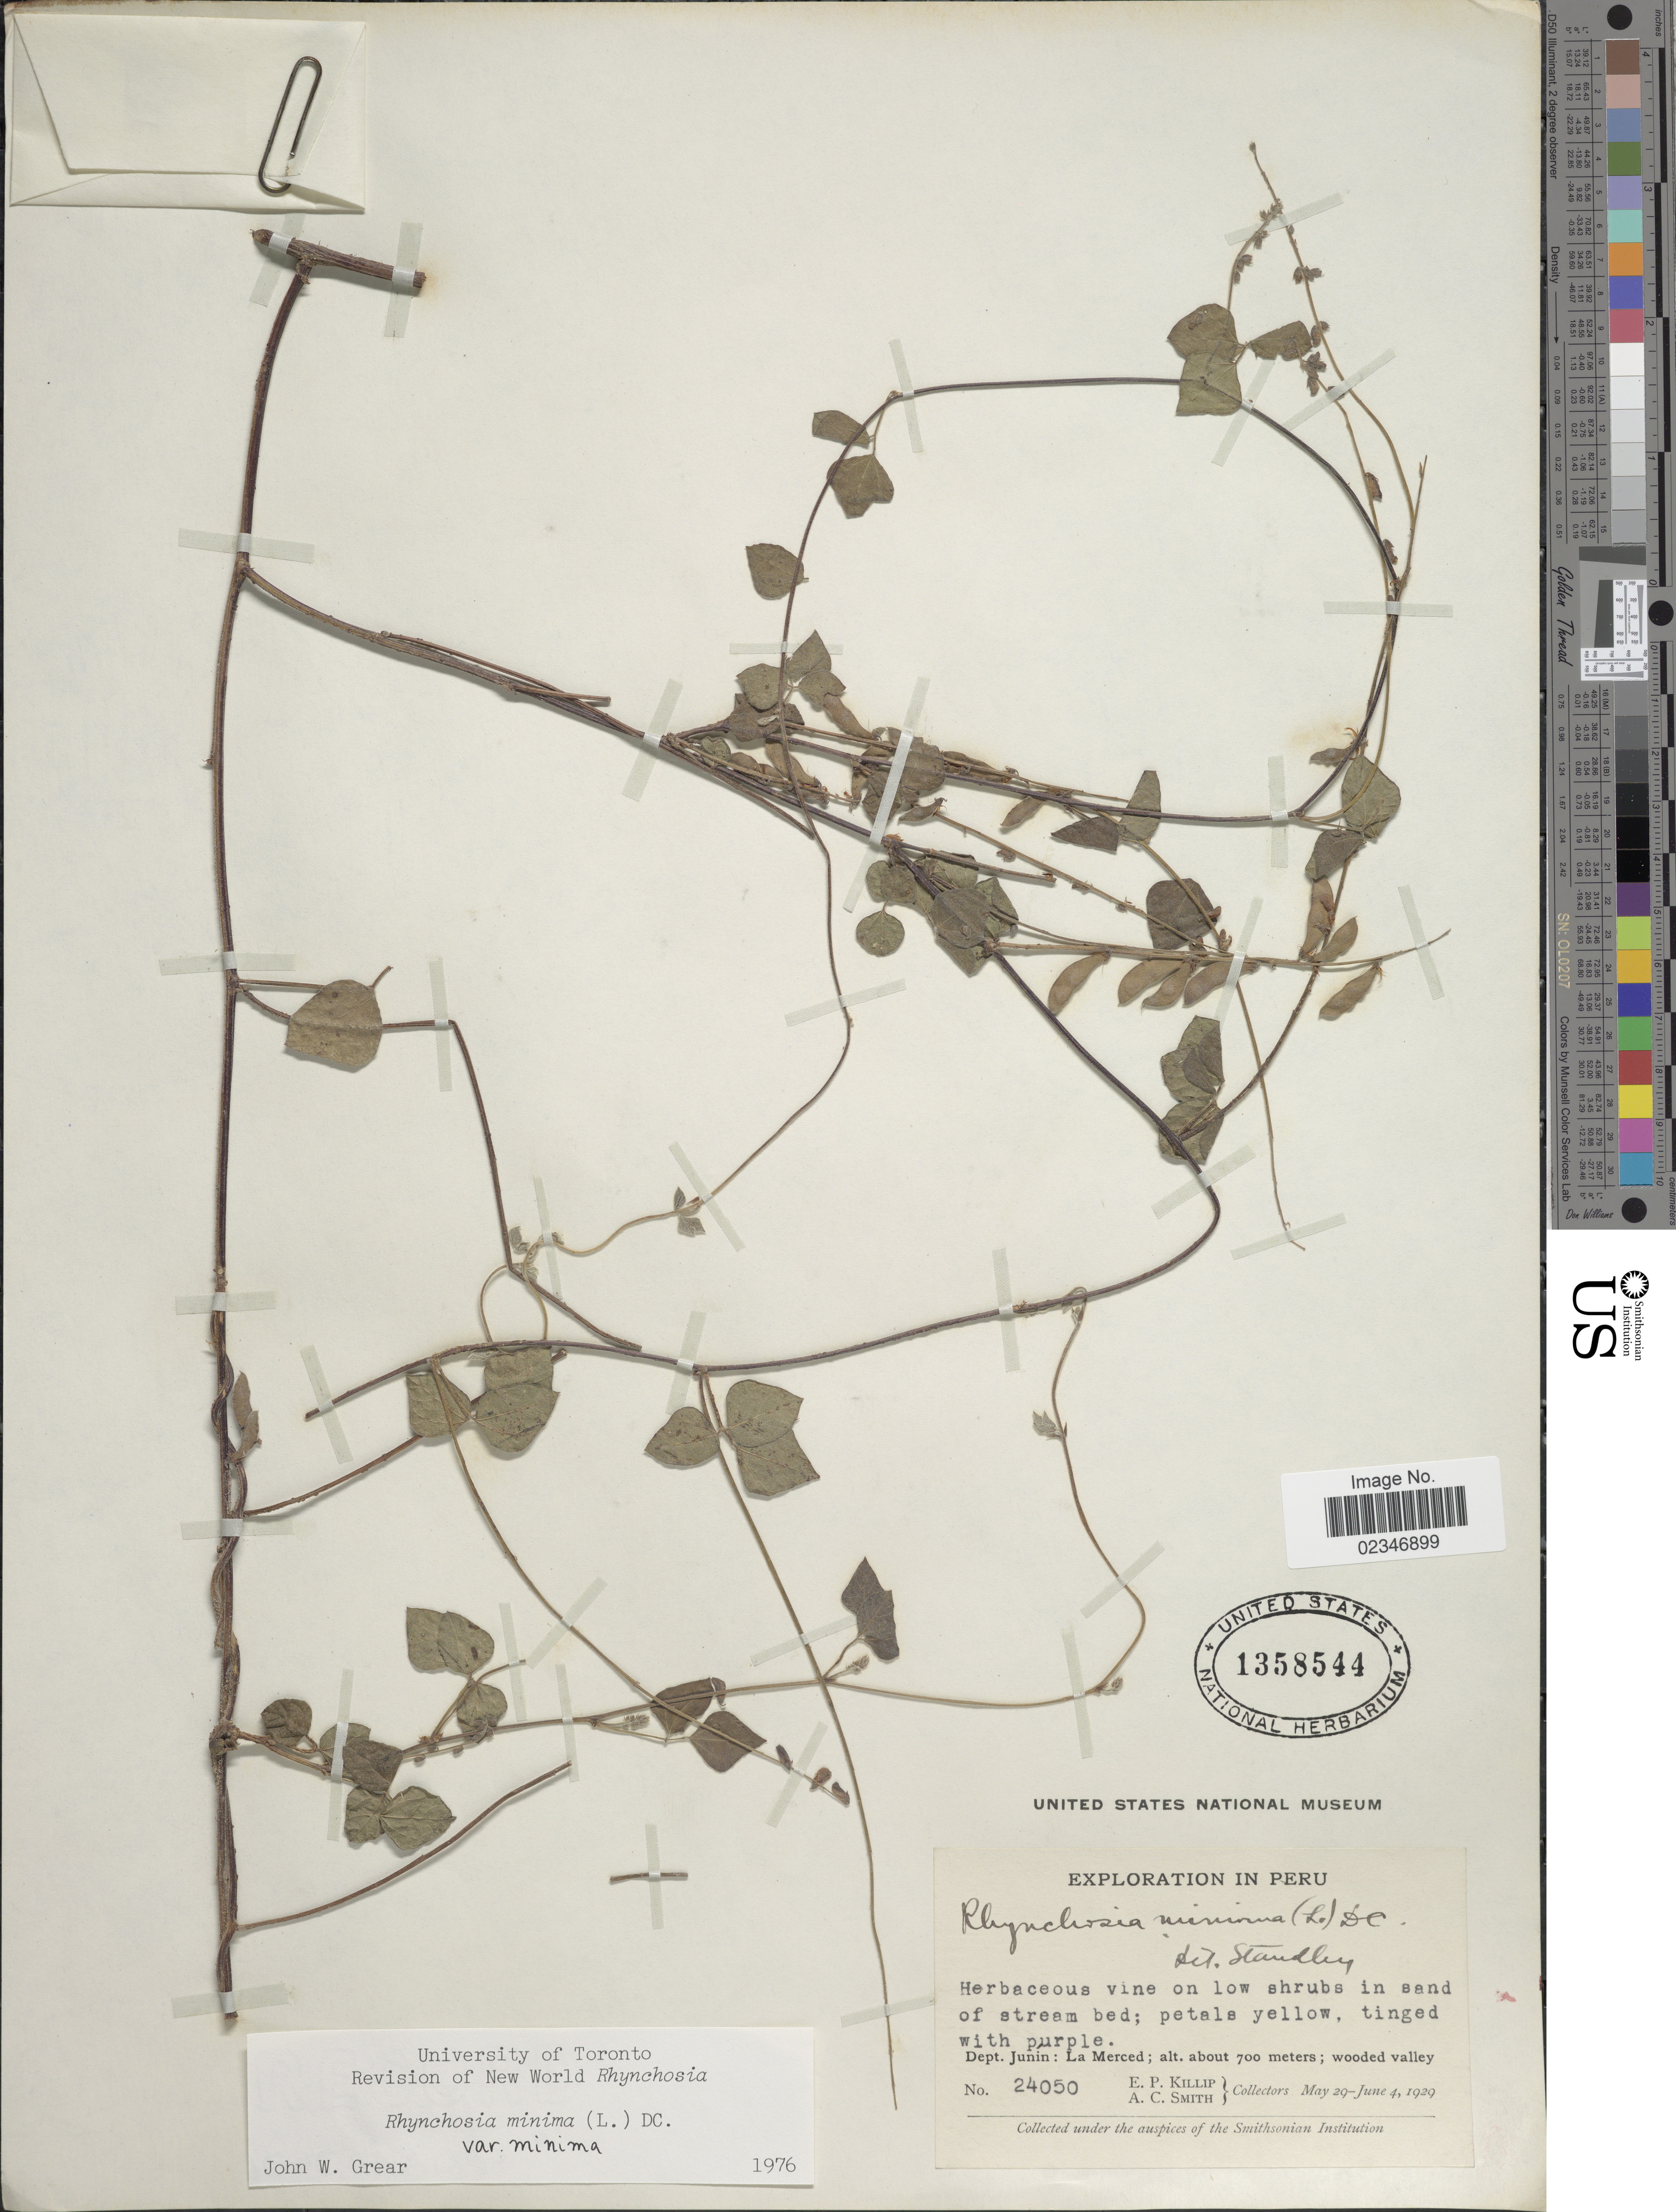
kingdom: Plantae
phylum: Tracheophyta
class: Magnoliopsida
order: Fabales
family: Fabaceae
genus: Rhynchosia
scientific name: Rhynchosia minima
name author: (L.) DC.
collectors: E. P. Killip & A. C. Smith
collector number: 24050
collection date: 1929-05-29/1929-06-04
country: Peru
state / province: Junín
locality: La Merced, wooded valley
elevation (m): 700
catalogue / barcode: US 1358544